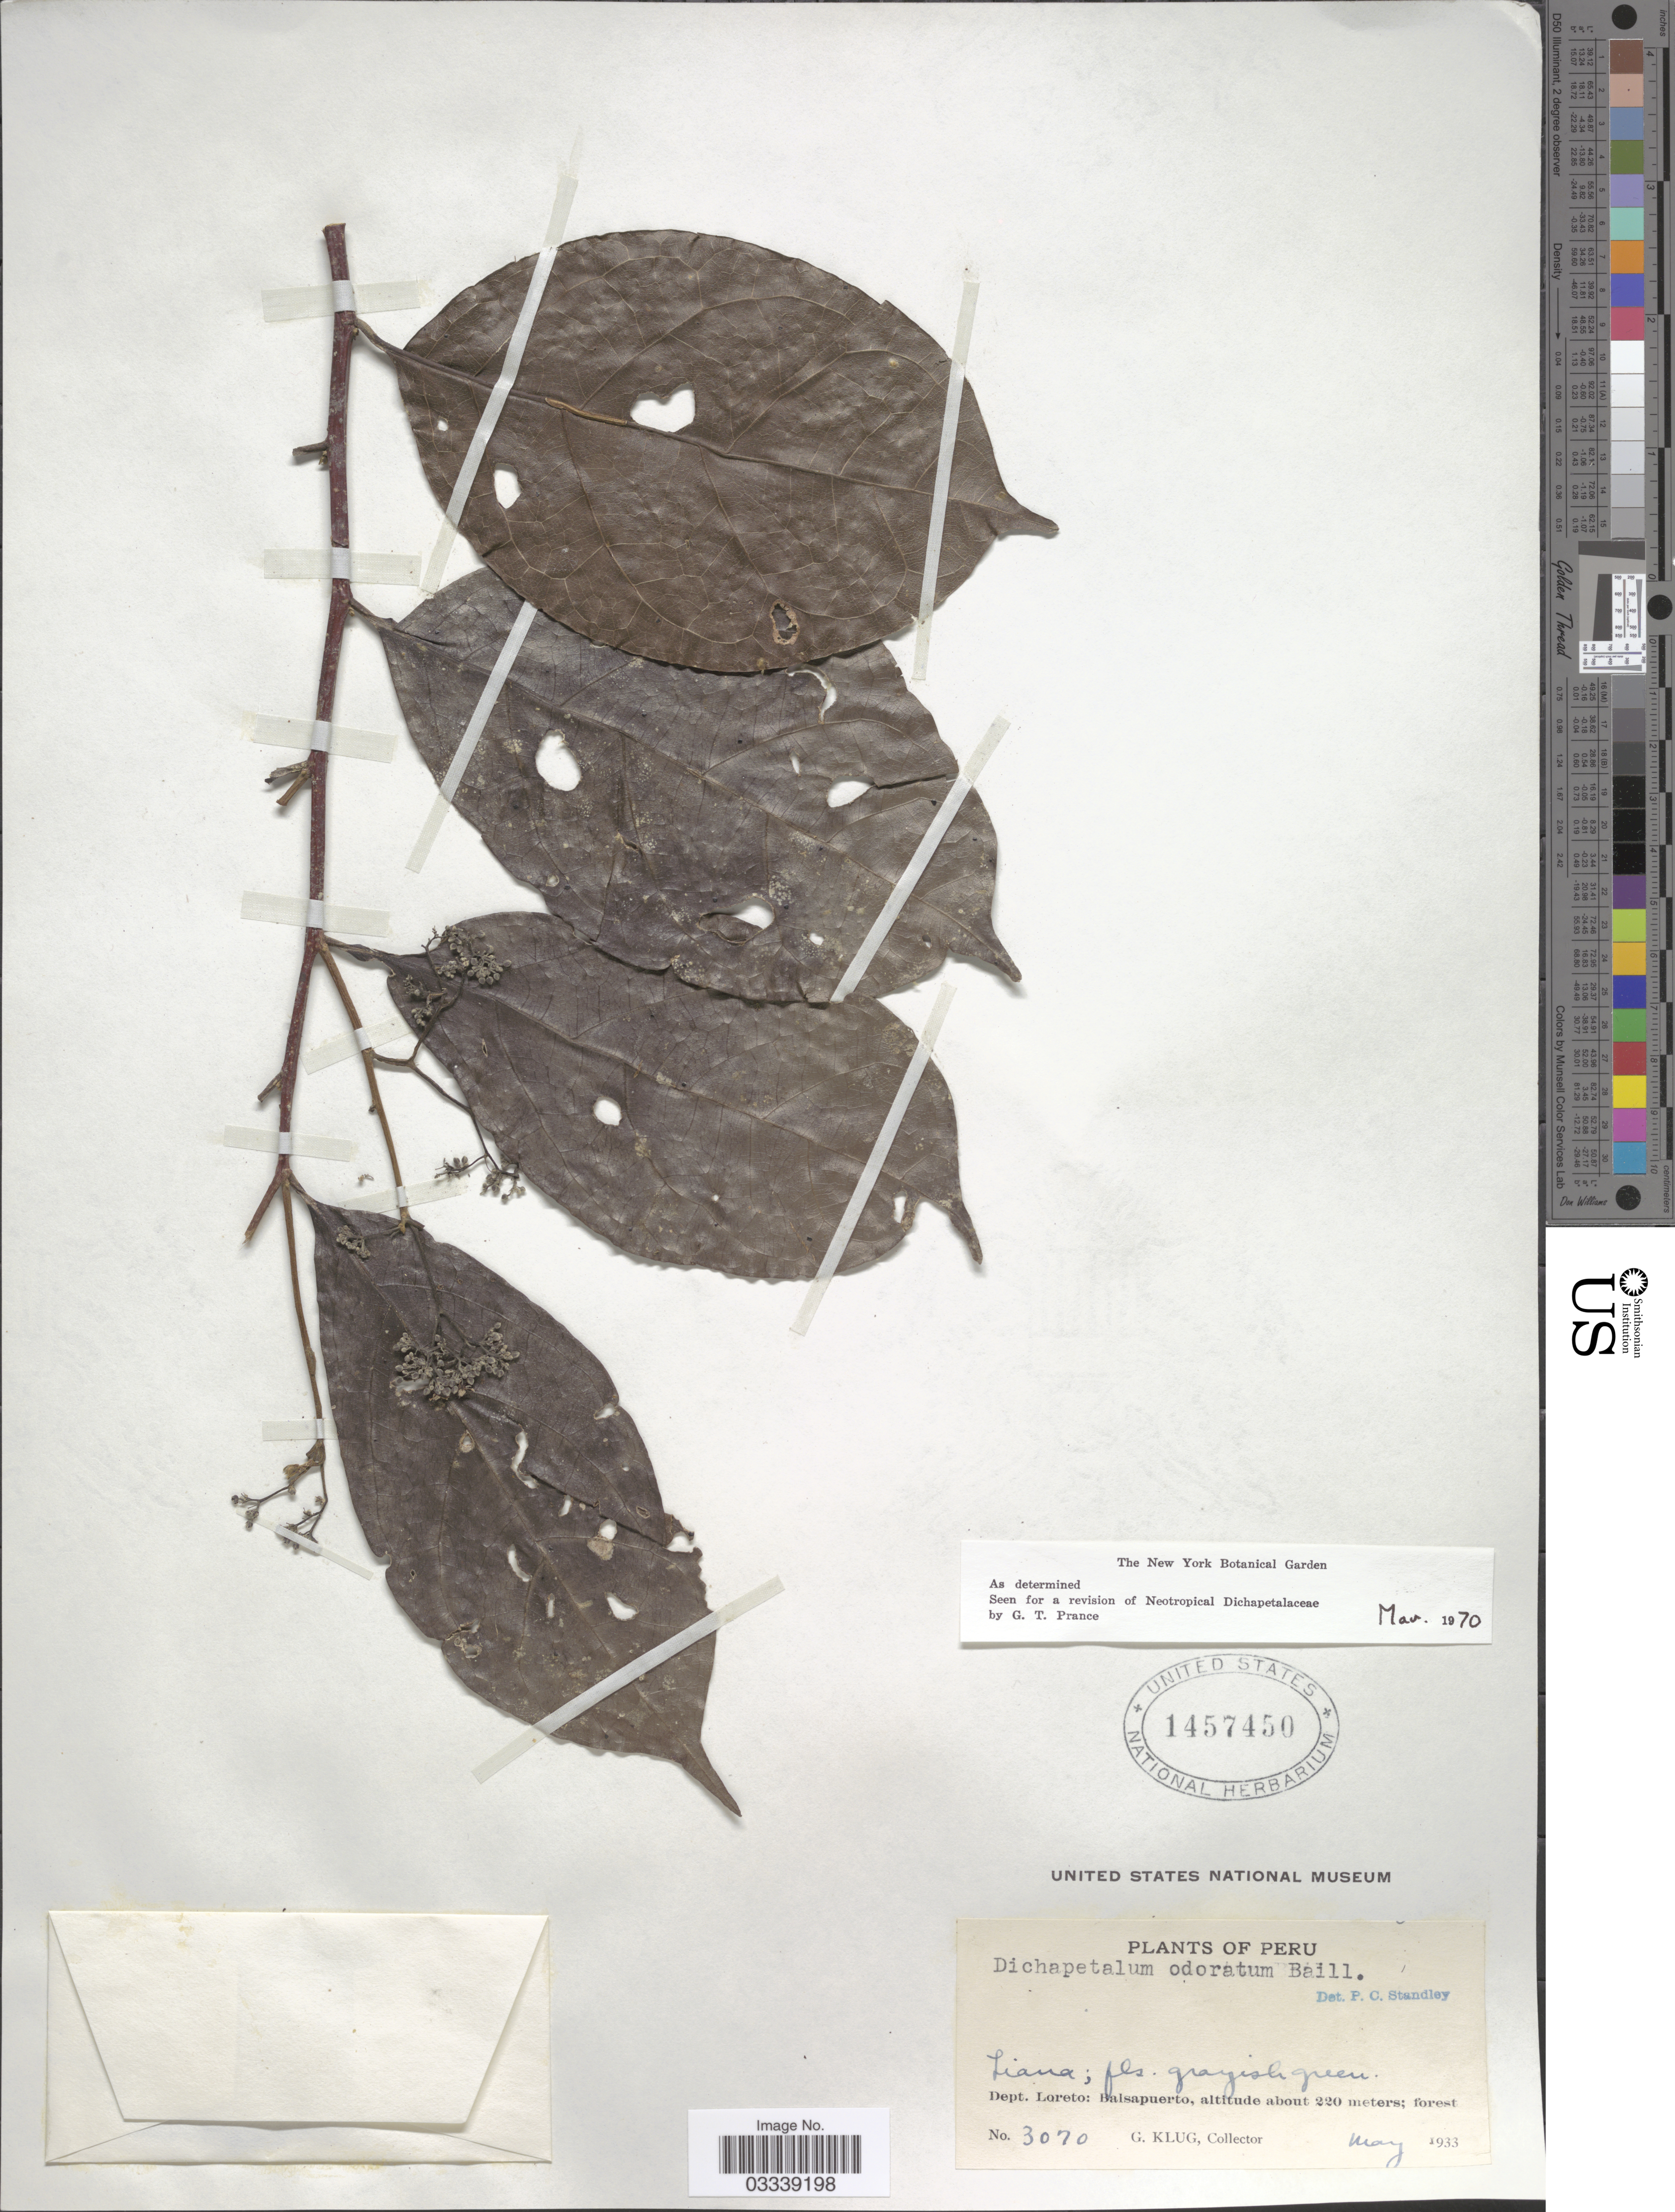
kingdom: Plantae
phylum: Tracheophyta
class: Magnoliopsida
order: Malpighiales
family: Dichapetalaceae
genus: Dichapetalum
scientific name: Dichapetalum odoratum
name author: Baill.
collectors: G. Klug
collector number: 3070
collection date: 1933-05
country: Peru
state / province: Loreto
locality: Dept. Loreto: Balsapuerto.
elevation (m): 220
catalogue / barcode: US 1457450